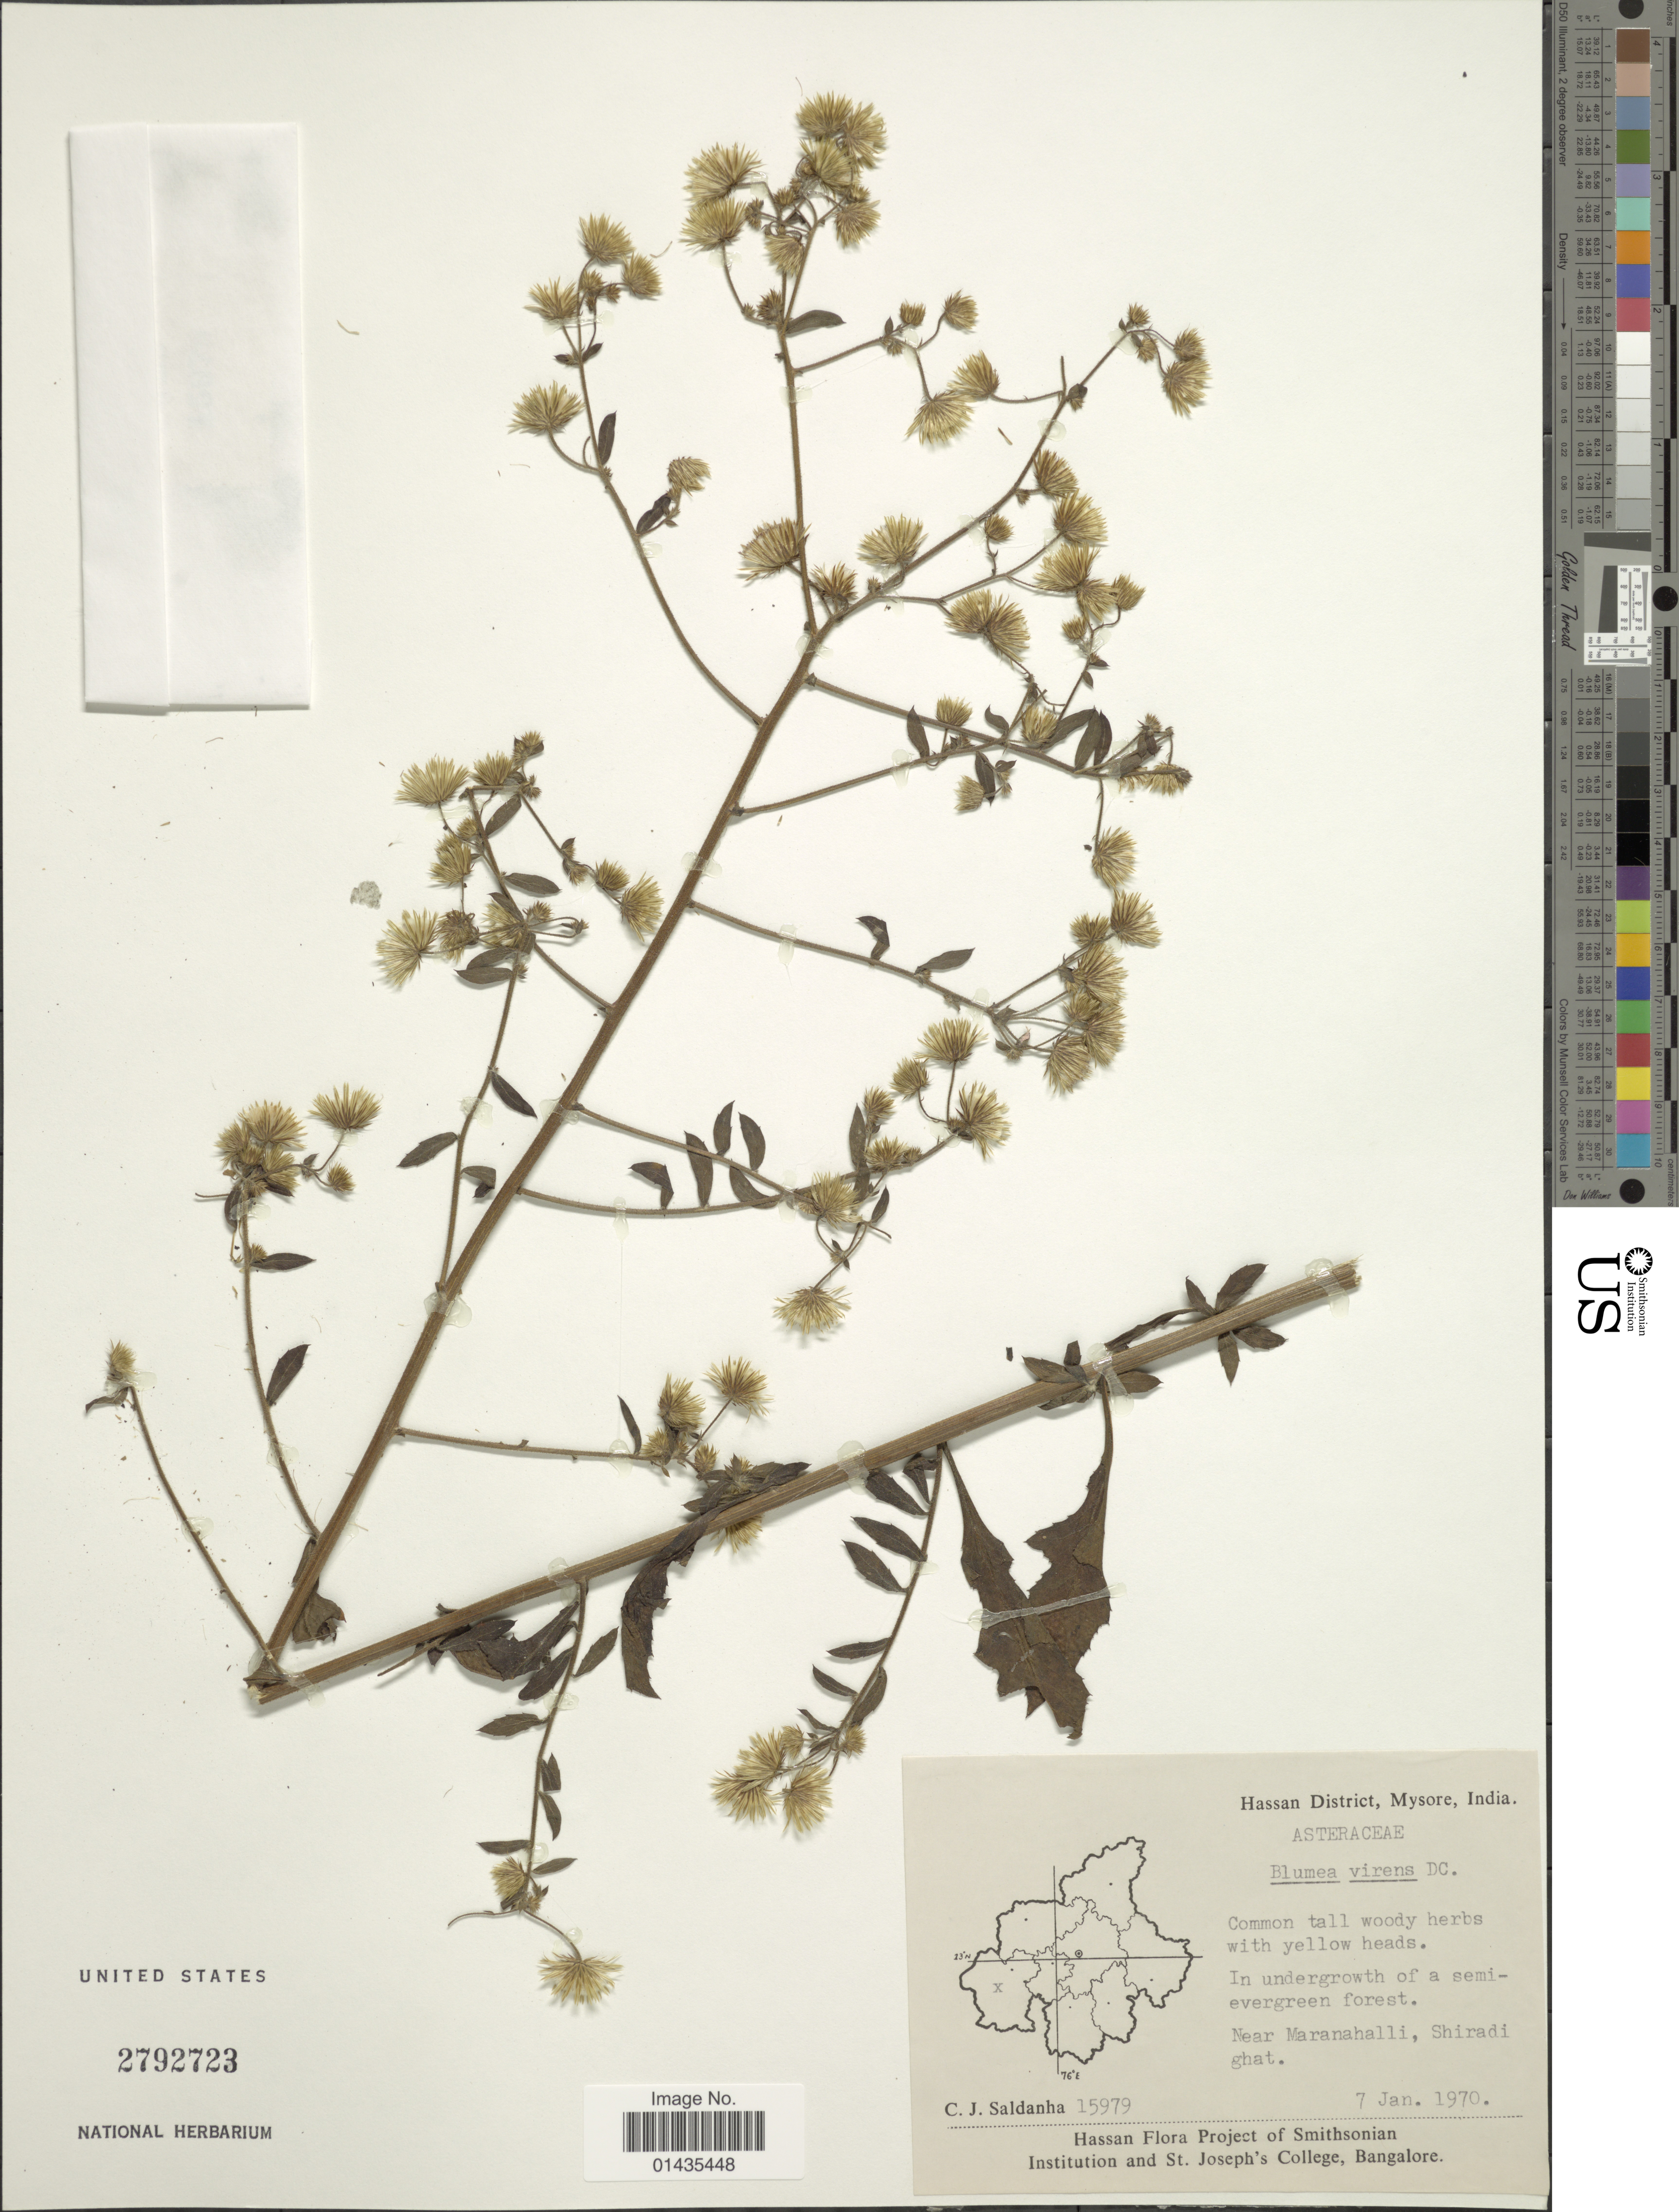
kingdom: Plantae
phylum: Tracheophyta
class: Magnoliopsida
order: Asterales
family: Asteraceae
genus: Blumea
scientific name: Blumea virens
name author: DC.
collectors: C. J. Saldanha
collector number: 15979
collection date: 1970-01-07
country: India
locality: Hassan District, Mysore, near Maranahalli, Shiradi ghat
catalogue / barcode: US 2792723